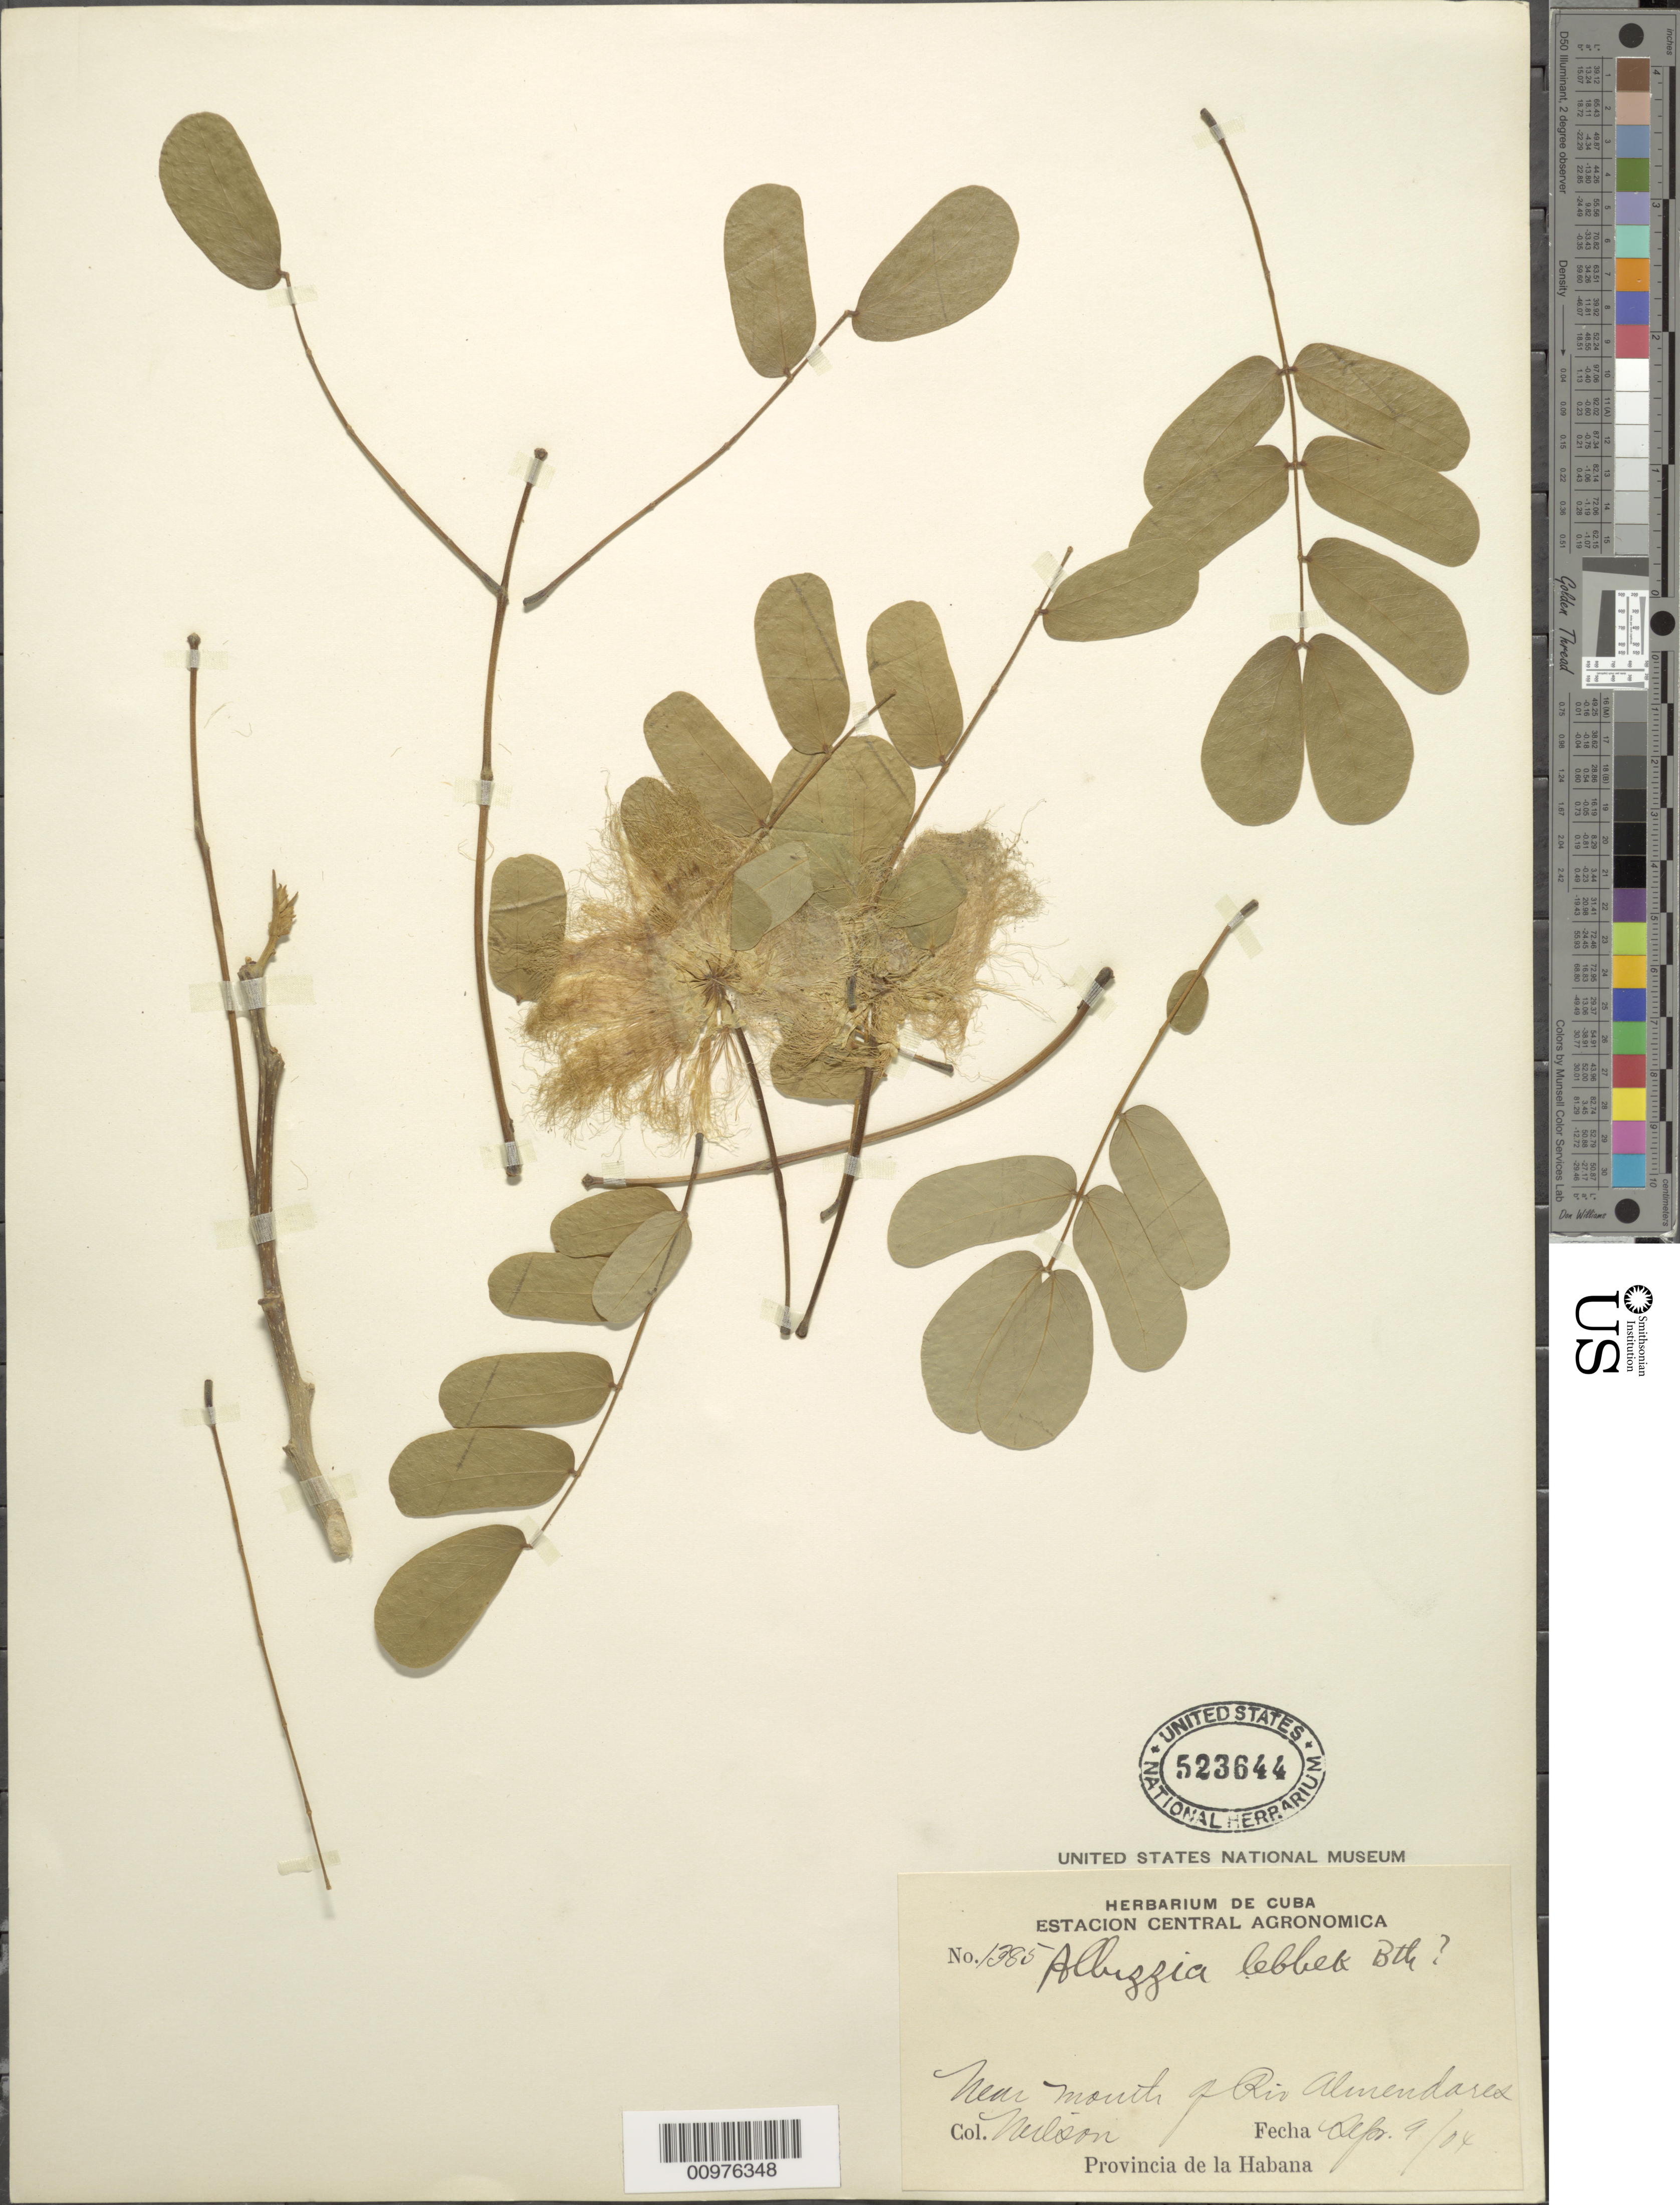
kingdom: Plantae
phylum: Tracheophyta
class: Magnoliopsida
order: Fabales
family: Fabaceae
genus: Albizia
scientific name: Albizia lebbeck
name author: (L.) Benth.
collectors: P. Wilson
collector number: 1385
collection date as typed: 09 Sep 1904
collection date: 1904-09-09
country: Cuba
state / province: La Habana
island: Cuba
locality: Near mouth of Rio Almendares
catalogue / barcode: US 523644